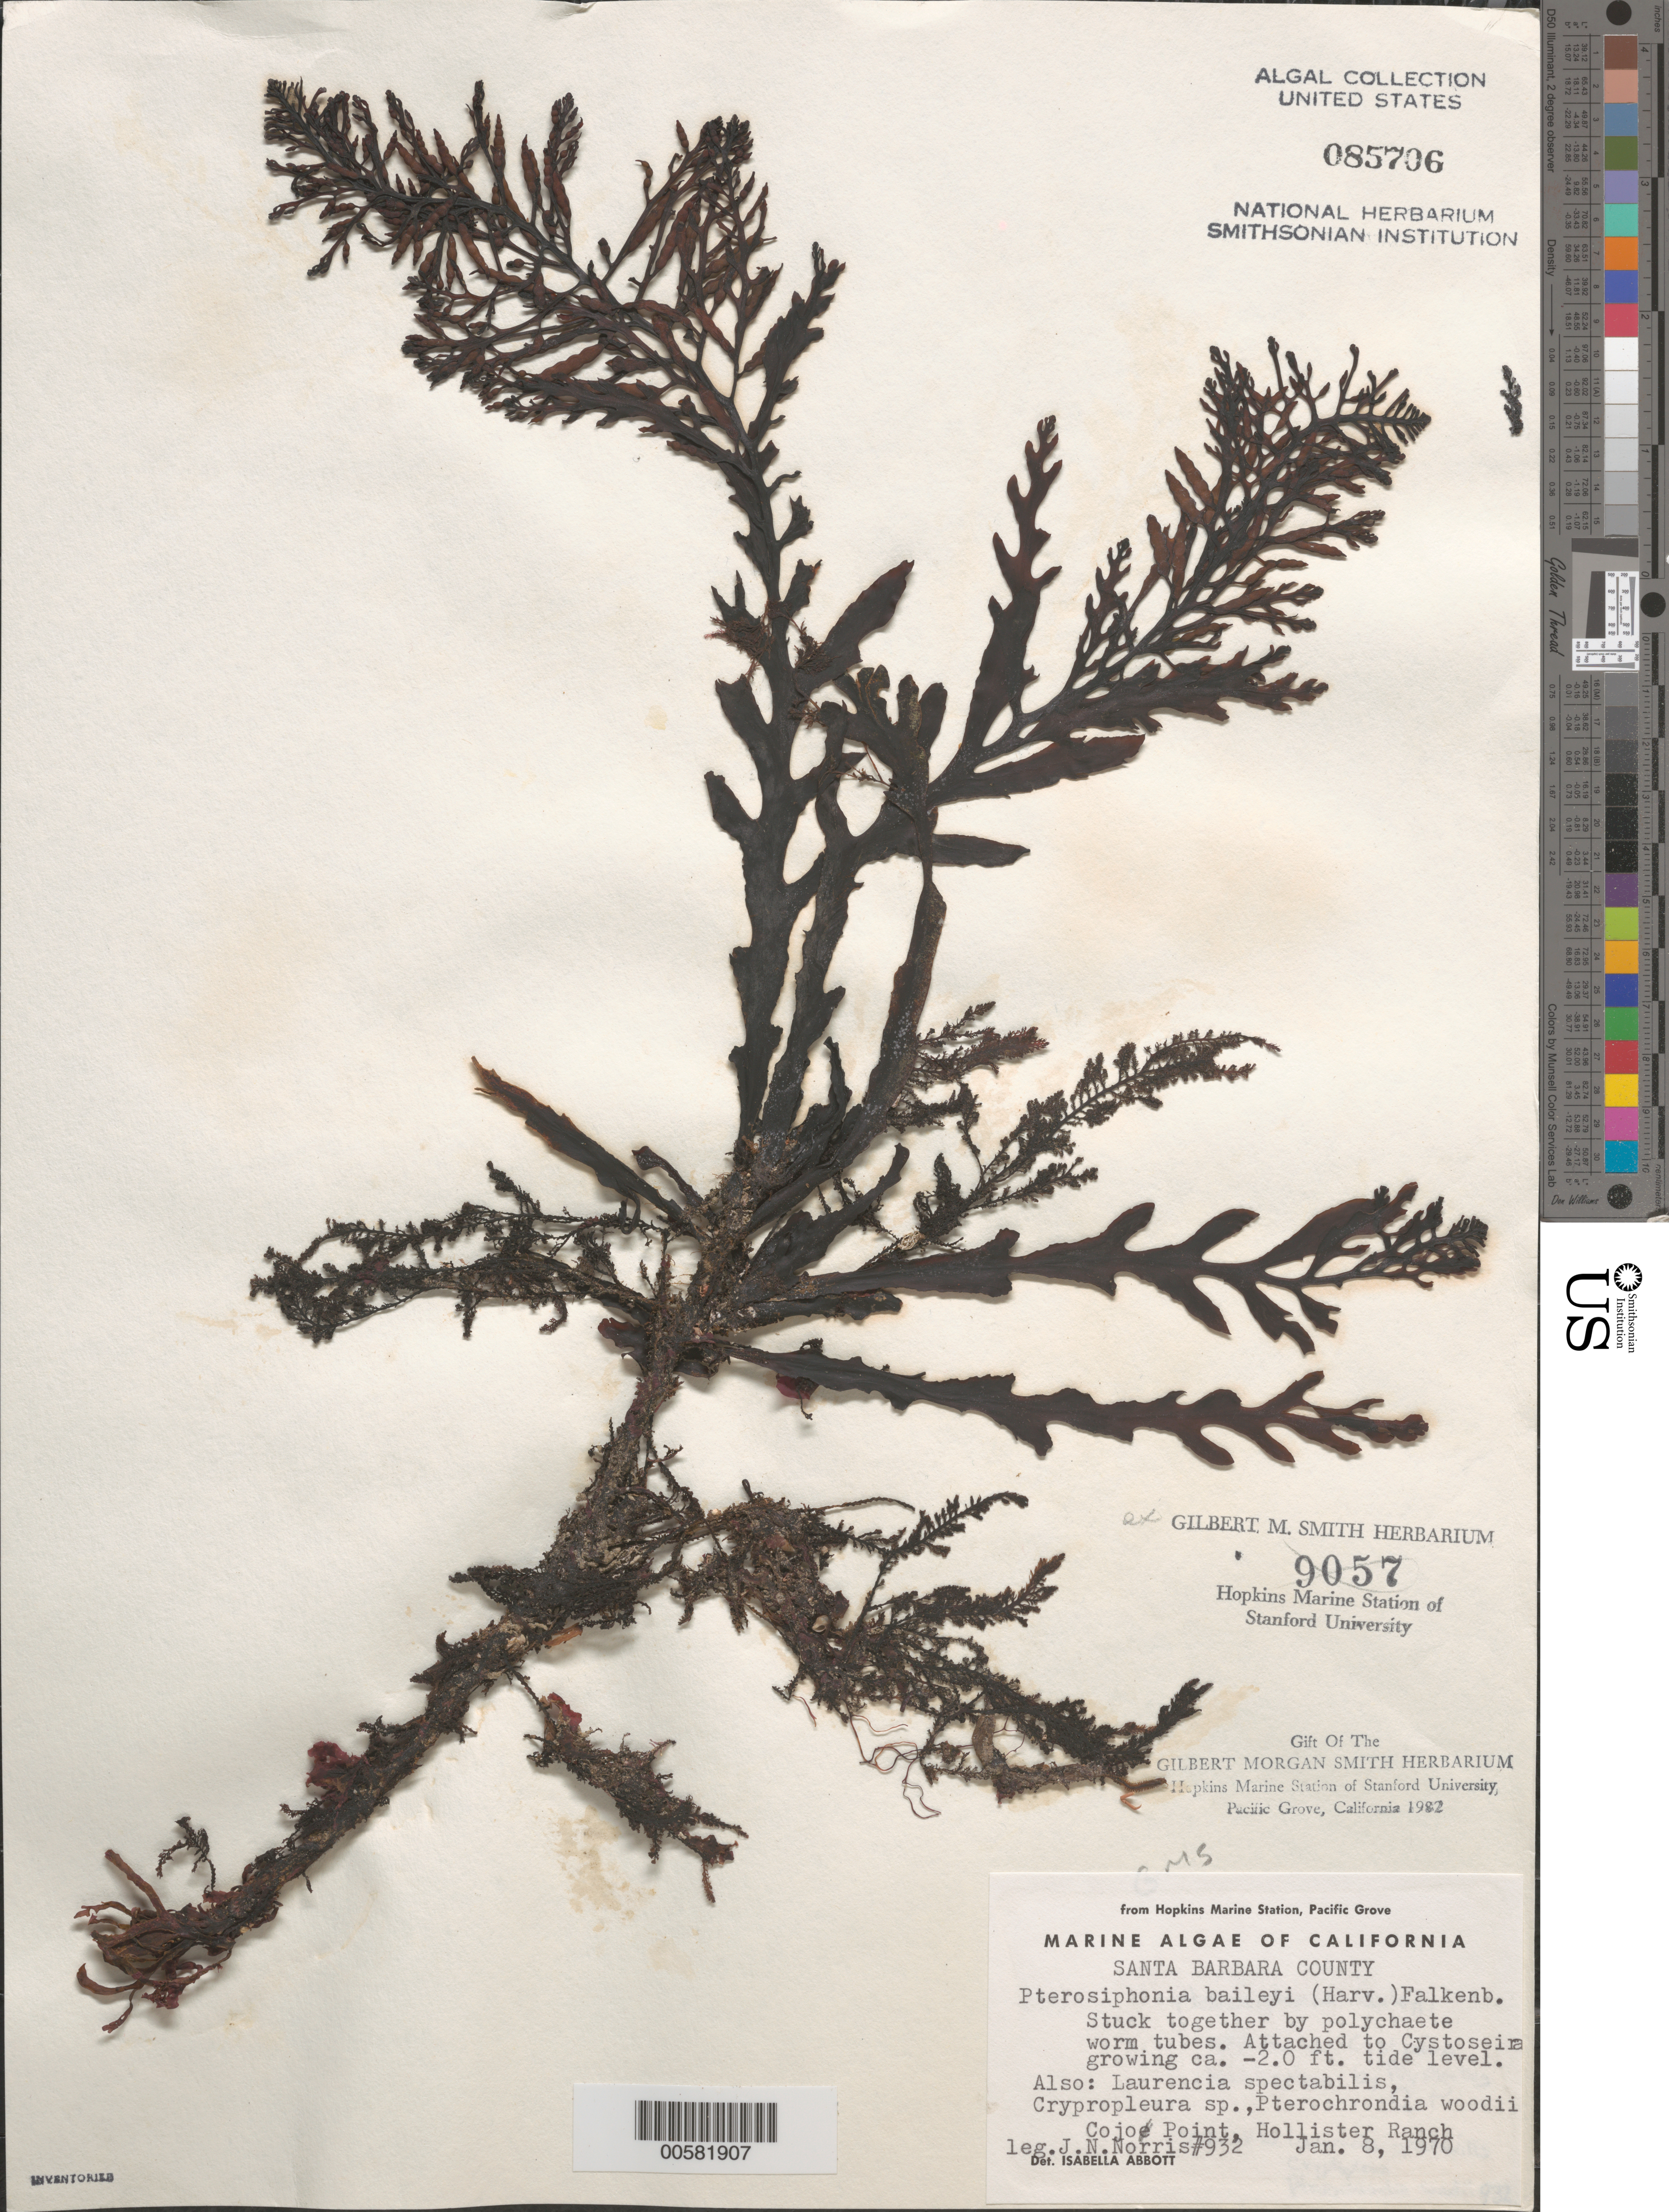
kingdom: Plantae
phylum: Rhodophyta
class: Florideophyceae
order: Ceramiales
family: Rhodomelaceae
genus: Symphyocladiella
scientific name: Symphyocladiella baileyi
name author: (Harvey) D.E.Bustamante et al.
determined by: Algae name updating Project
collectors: J. N. Norris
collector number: JN-932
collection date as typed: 08 Jan 1970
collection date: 1970-01-08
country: United States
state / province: California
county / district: Santa Barbara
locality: Cojo Point, Hollister Ranch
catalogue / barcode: US 85706